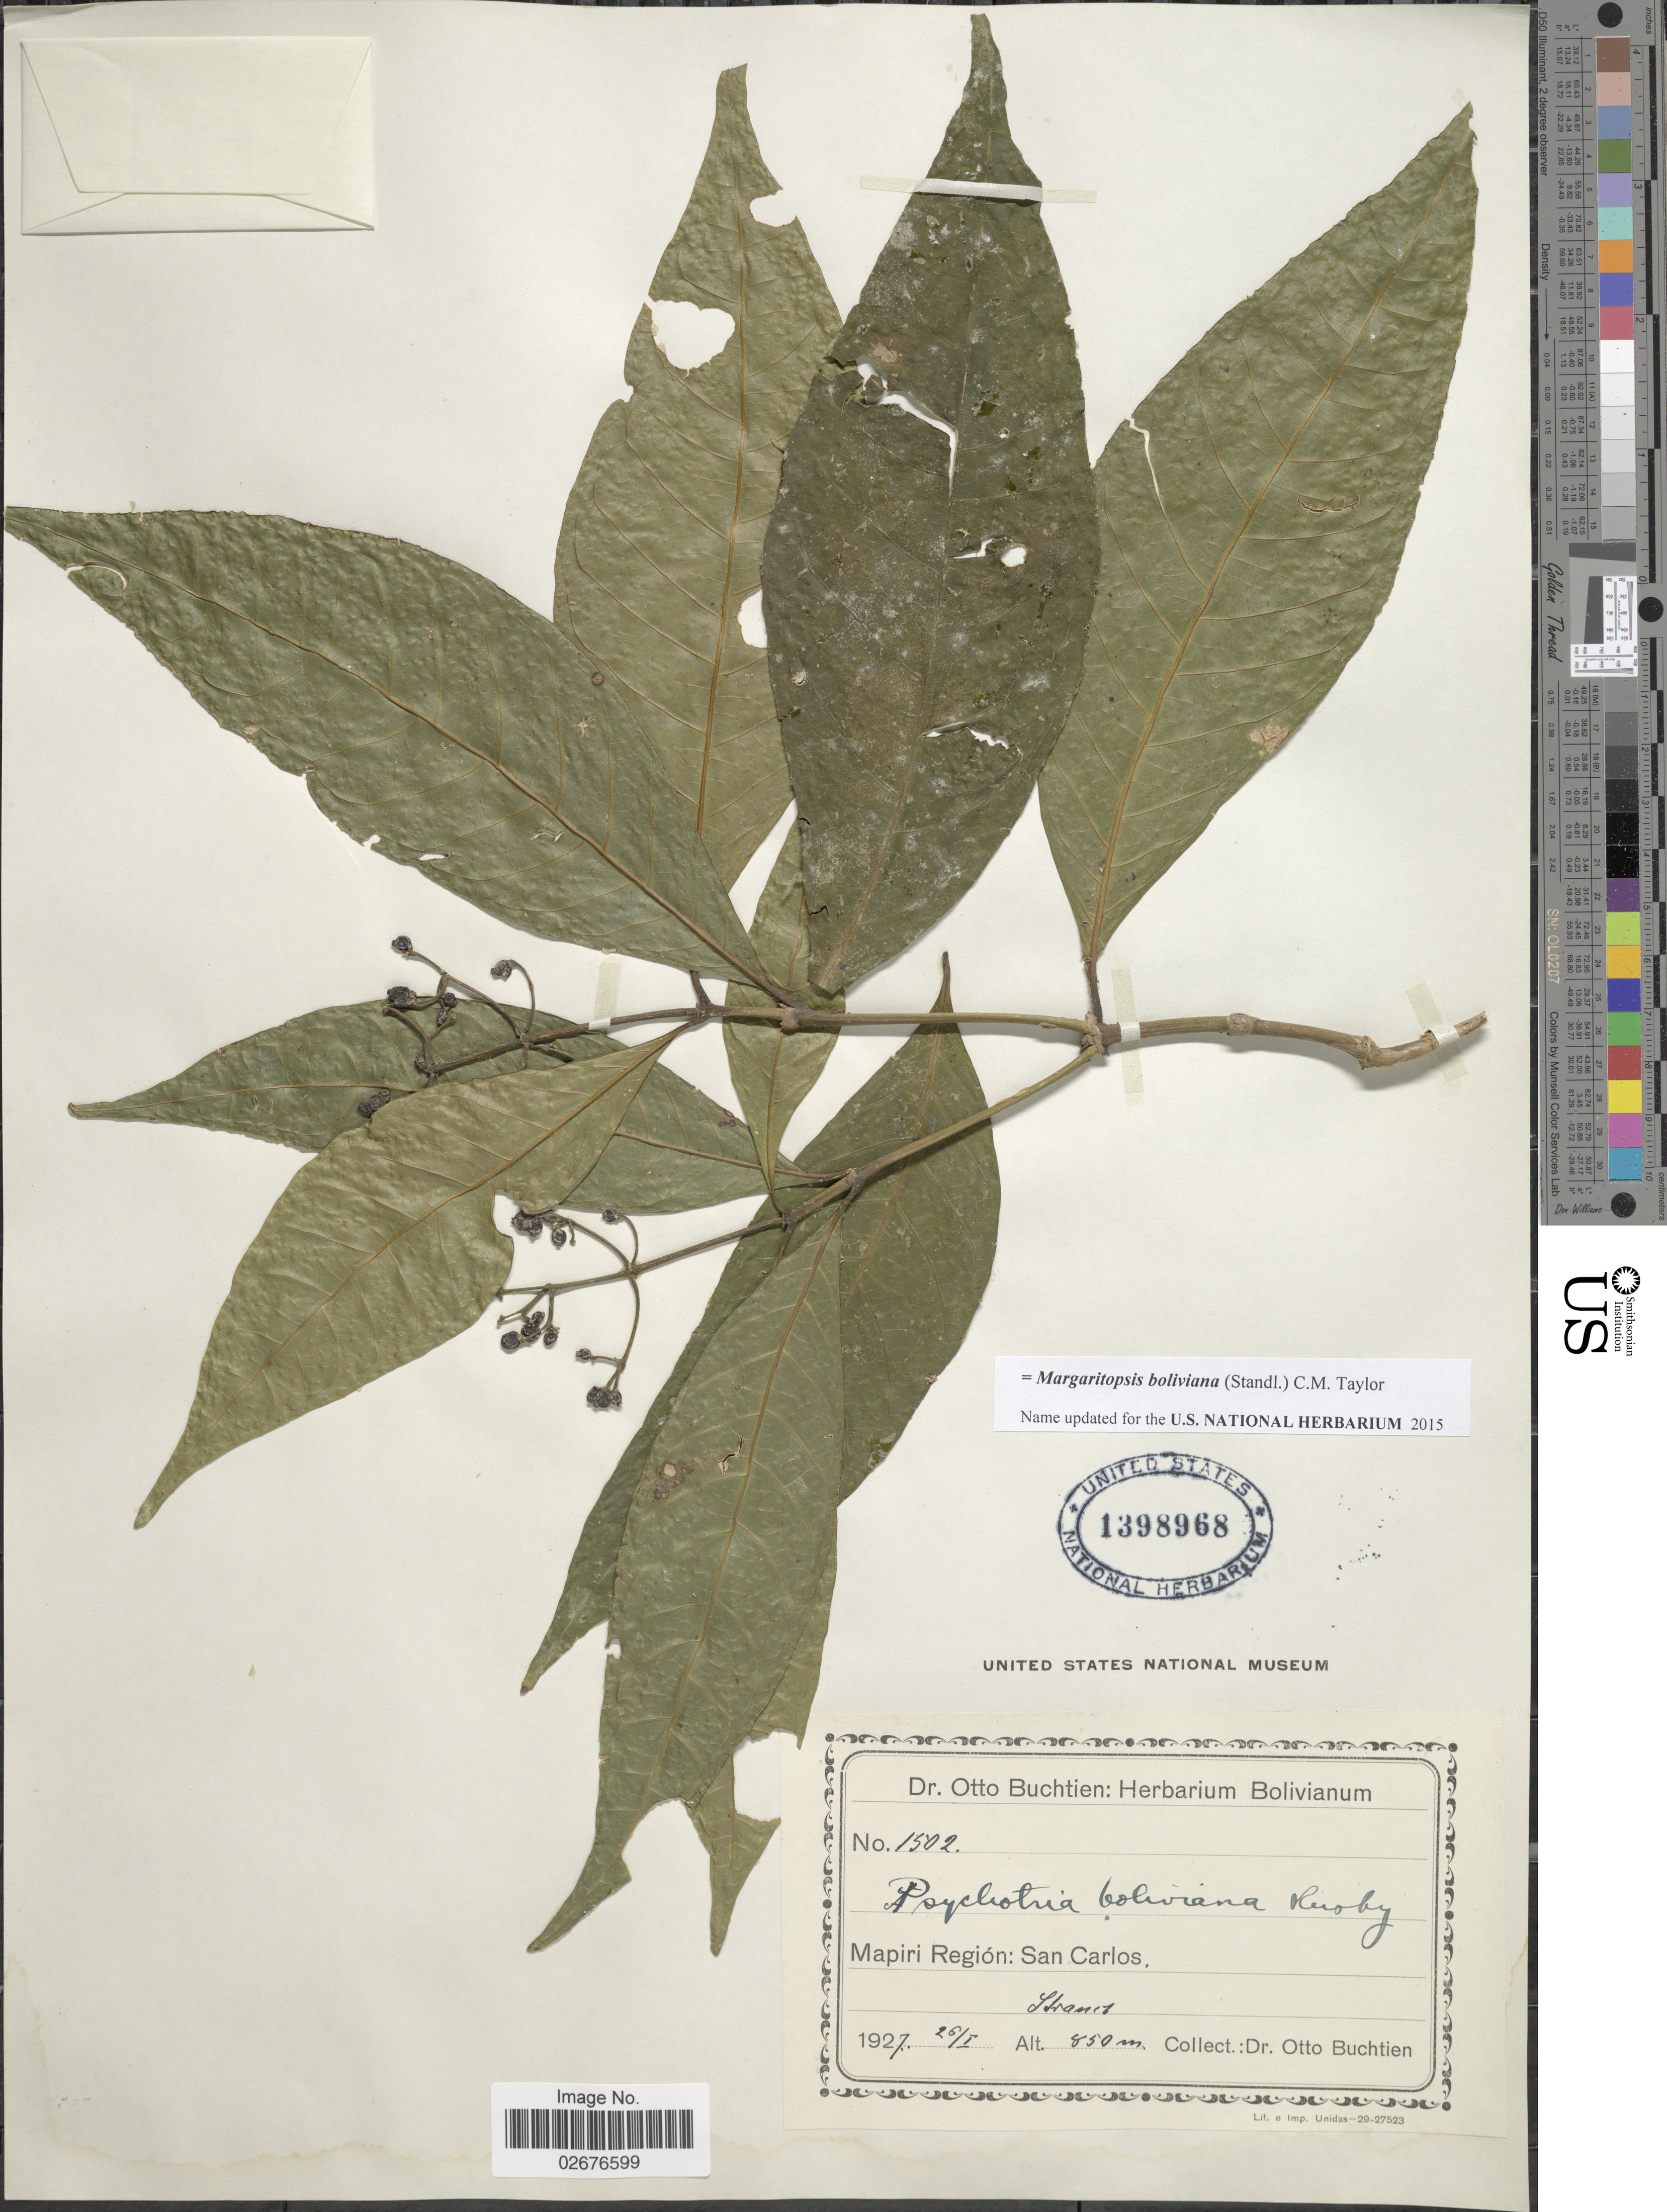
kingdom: Plantae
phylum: Tracheophyta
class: Magnoliopsida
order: Gentianales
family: Rubiaceae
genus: Margaritopsis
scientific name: Margaritopsis boliviana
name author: (Standl.) C.M. Taylor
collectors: O. Buchtien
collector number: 1502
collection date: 1927-01-26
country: Bolivia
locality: Mapiri Region: San Carlos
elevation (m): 850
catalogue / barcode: US 1398968